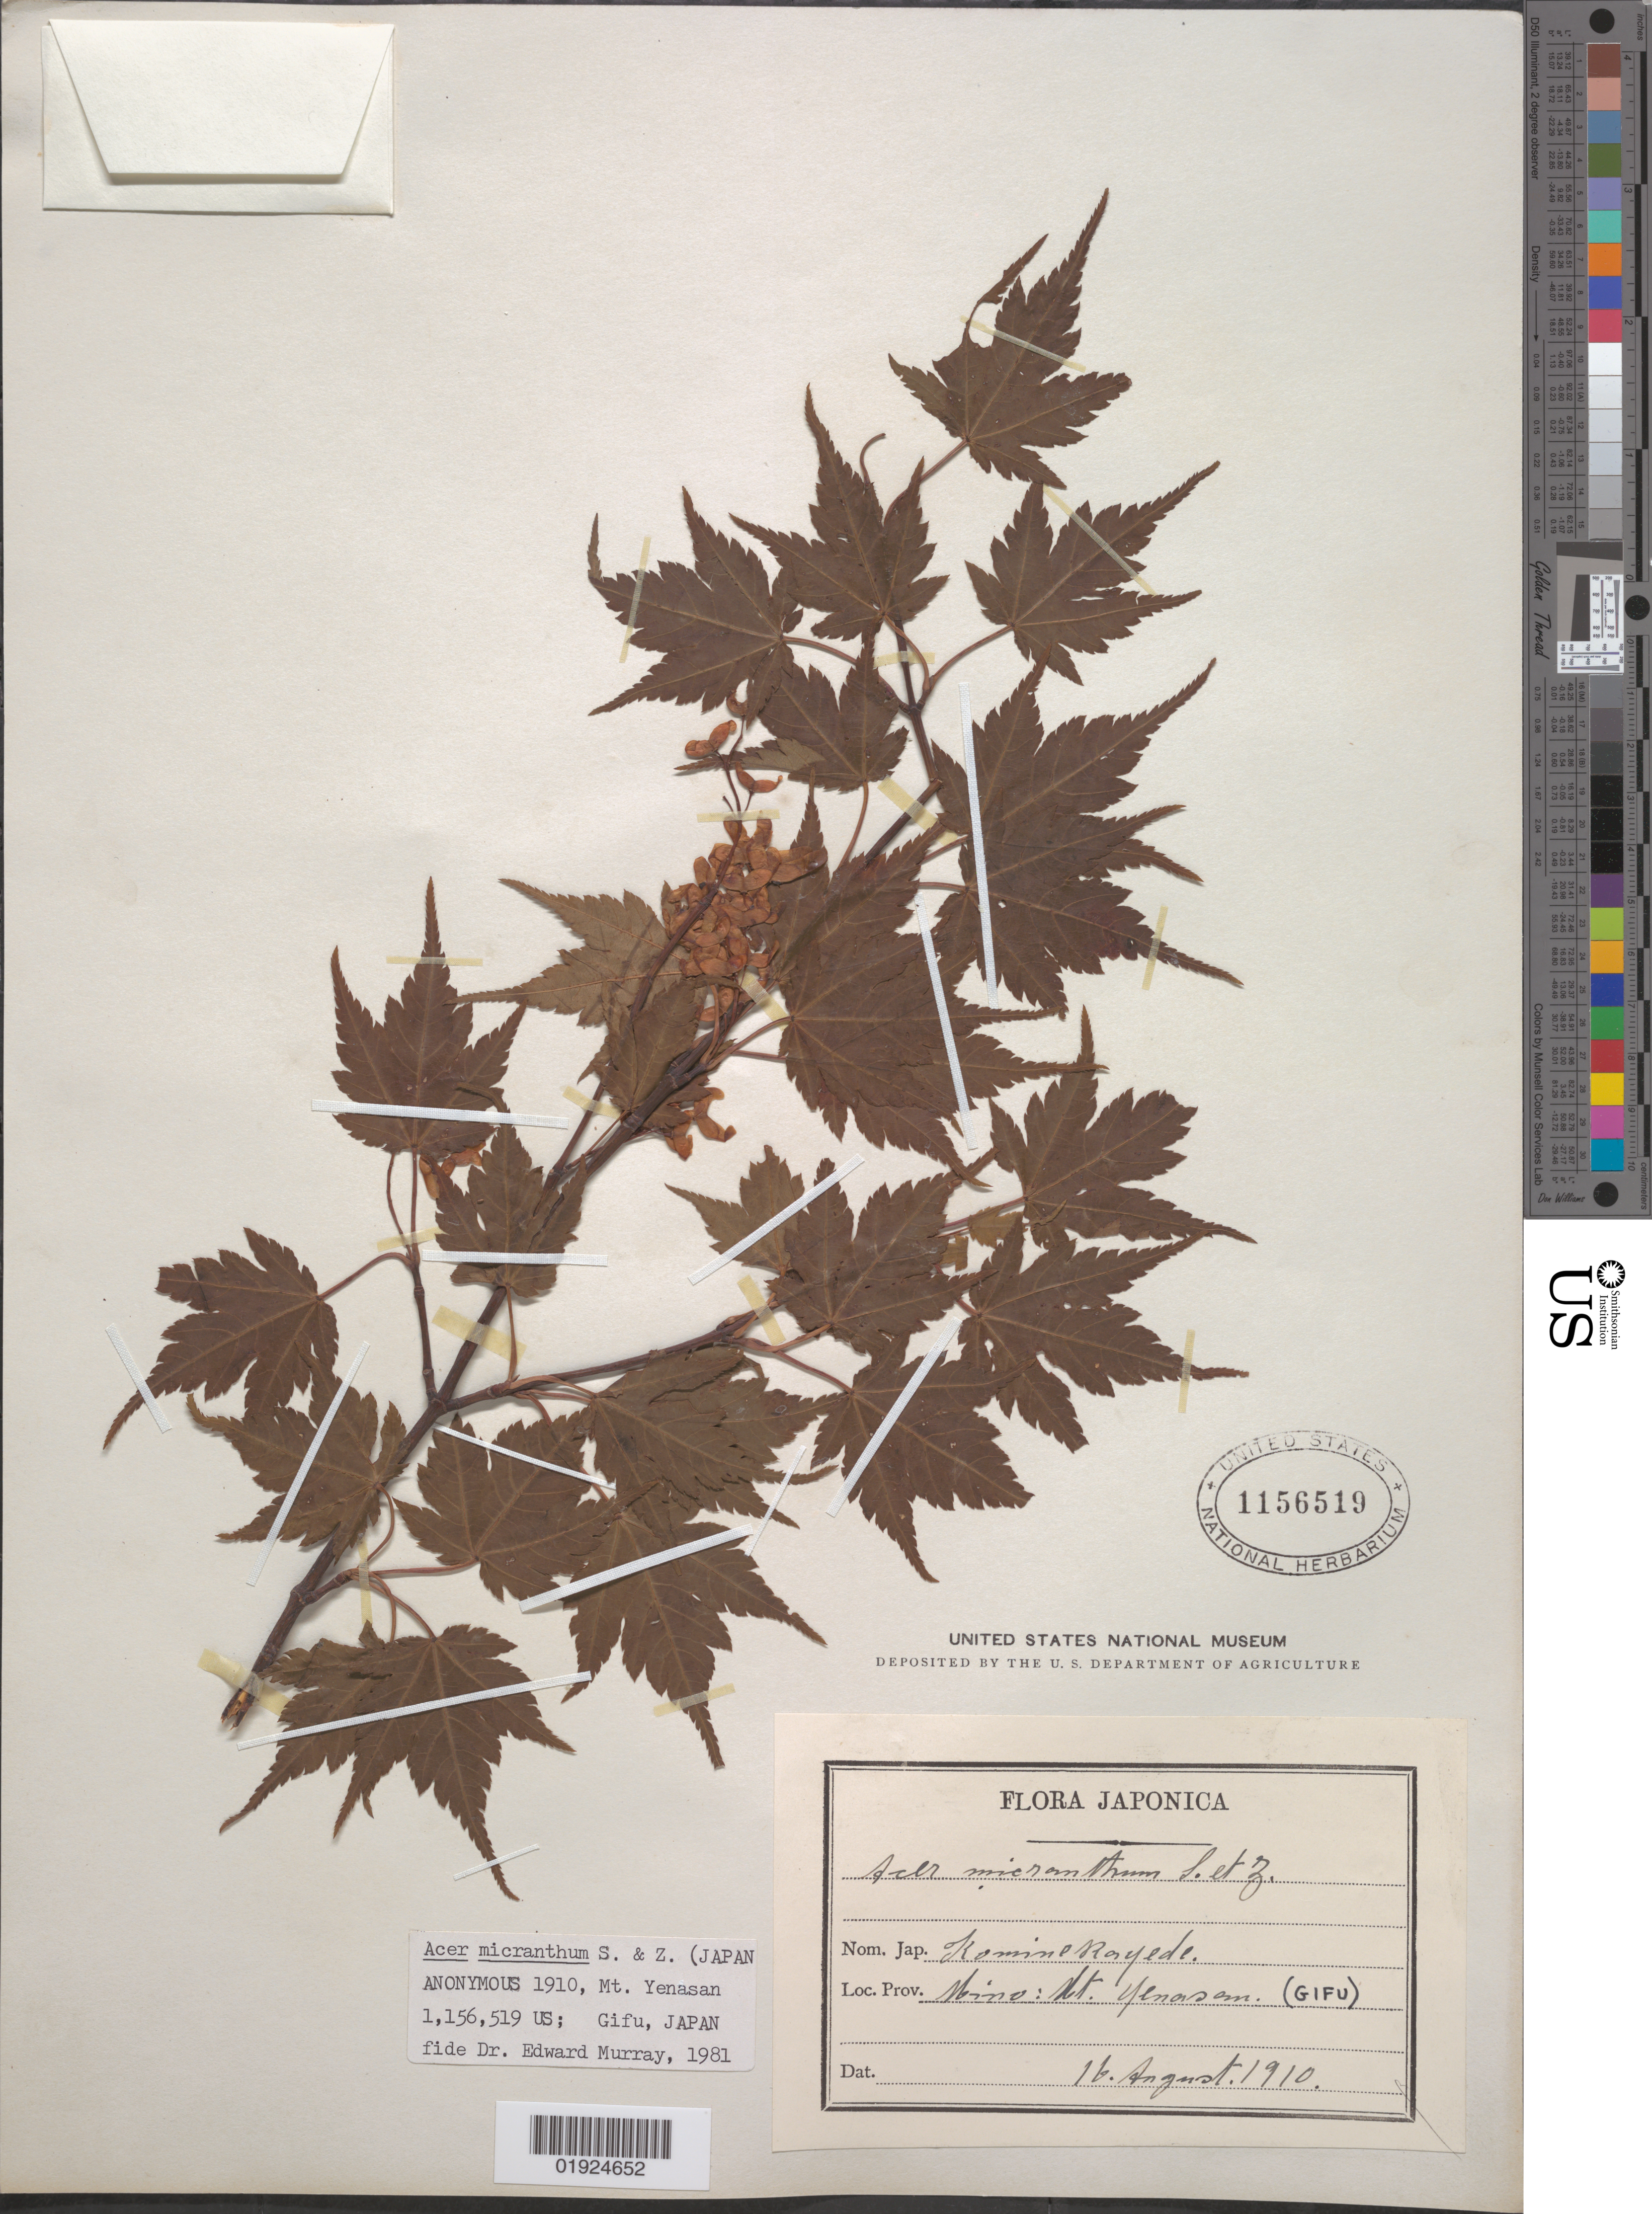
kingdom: Plantae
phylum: Tracheophyta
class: Magnoliopsida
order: Sapindales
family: Sapindaceae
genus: Acer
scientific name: Acer micranthum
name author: Siebold & Zucc.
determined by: Murray, Edward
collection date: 1910-08-16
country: Japan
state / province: Gihu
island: Honshu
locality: Mt. Yenasan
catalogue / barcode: US 1156519